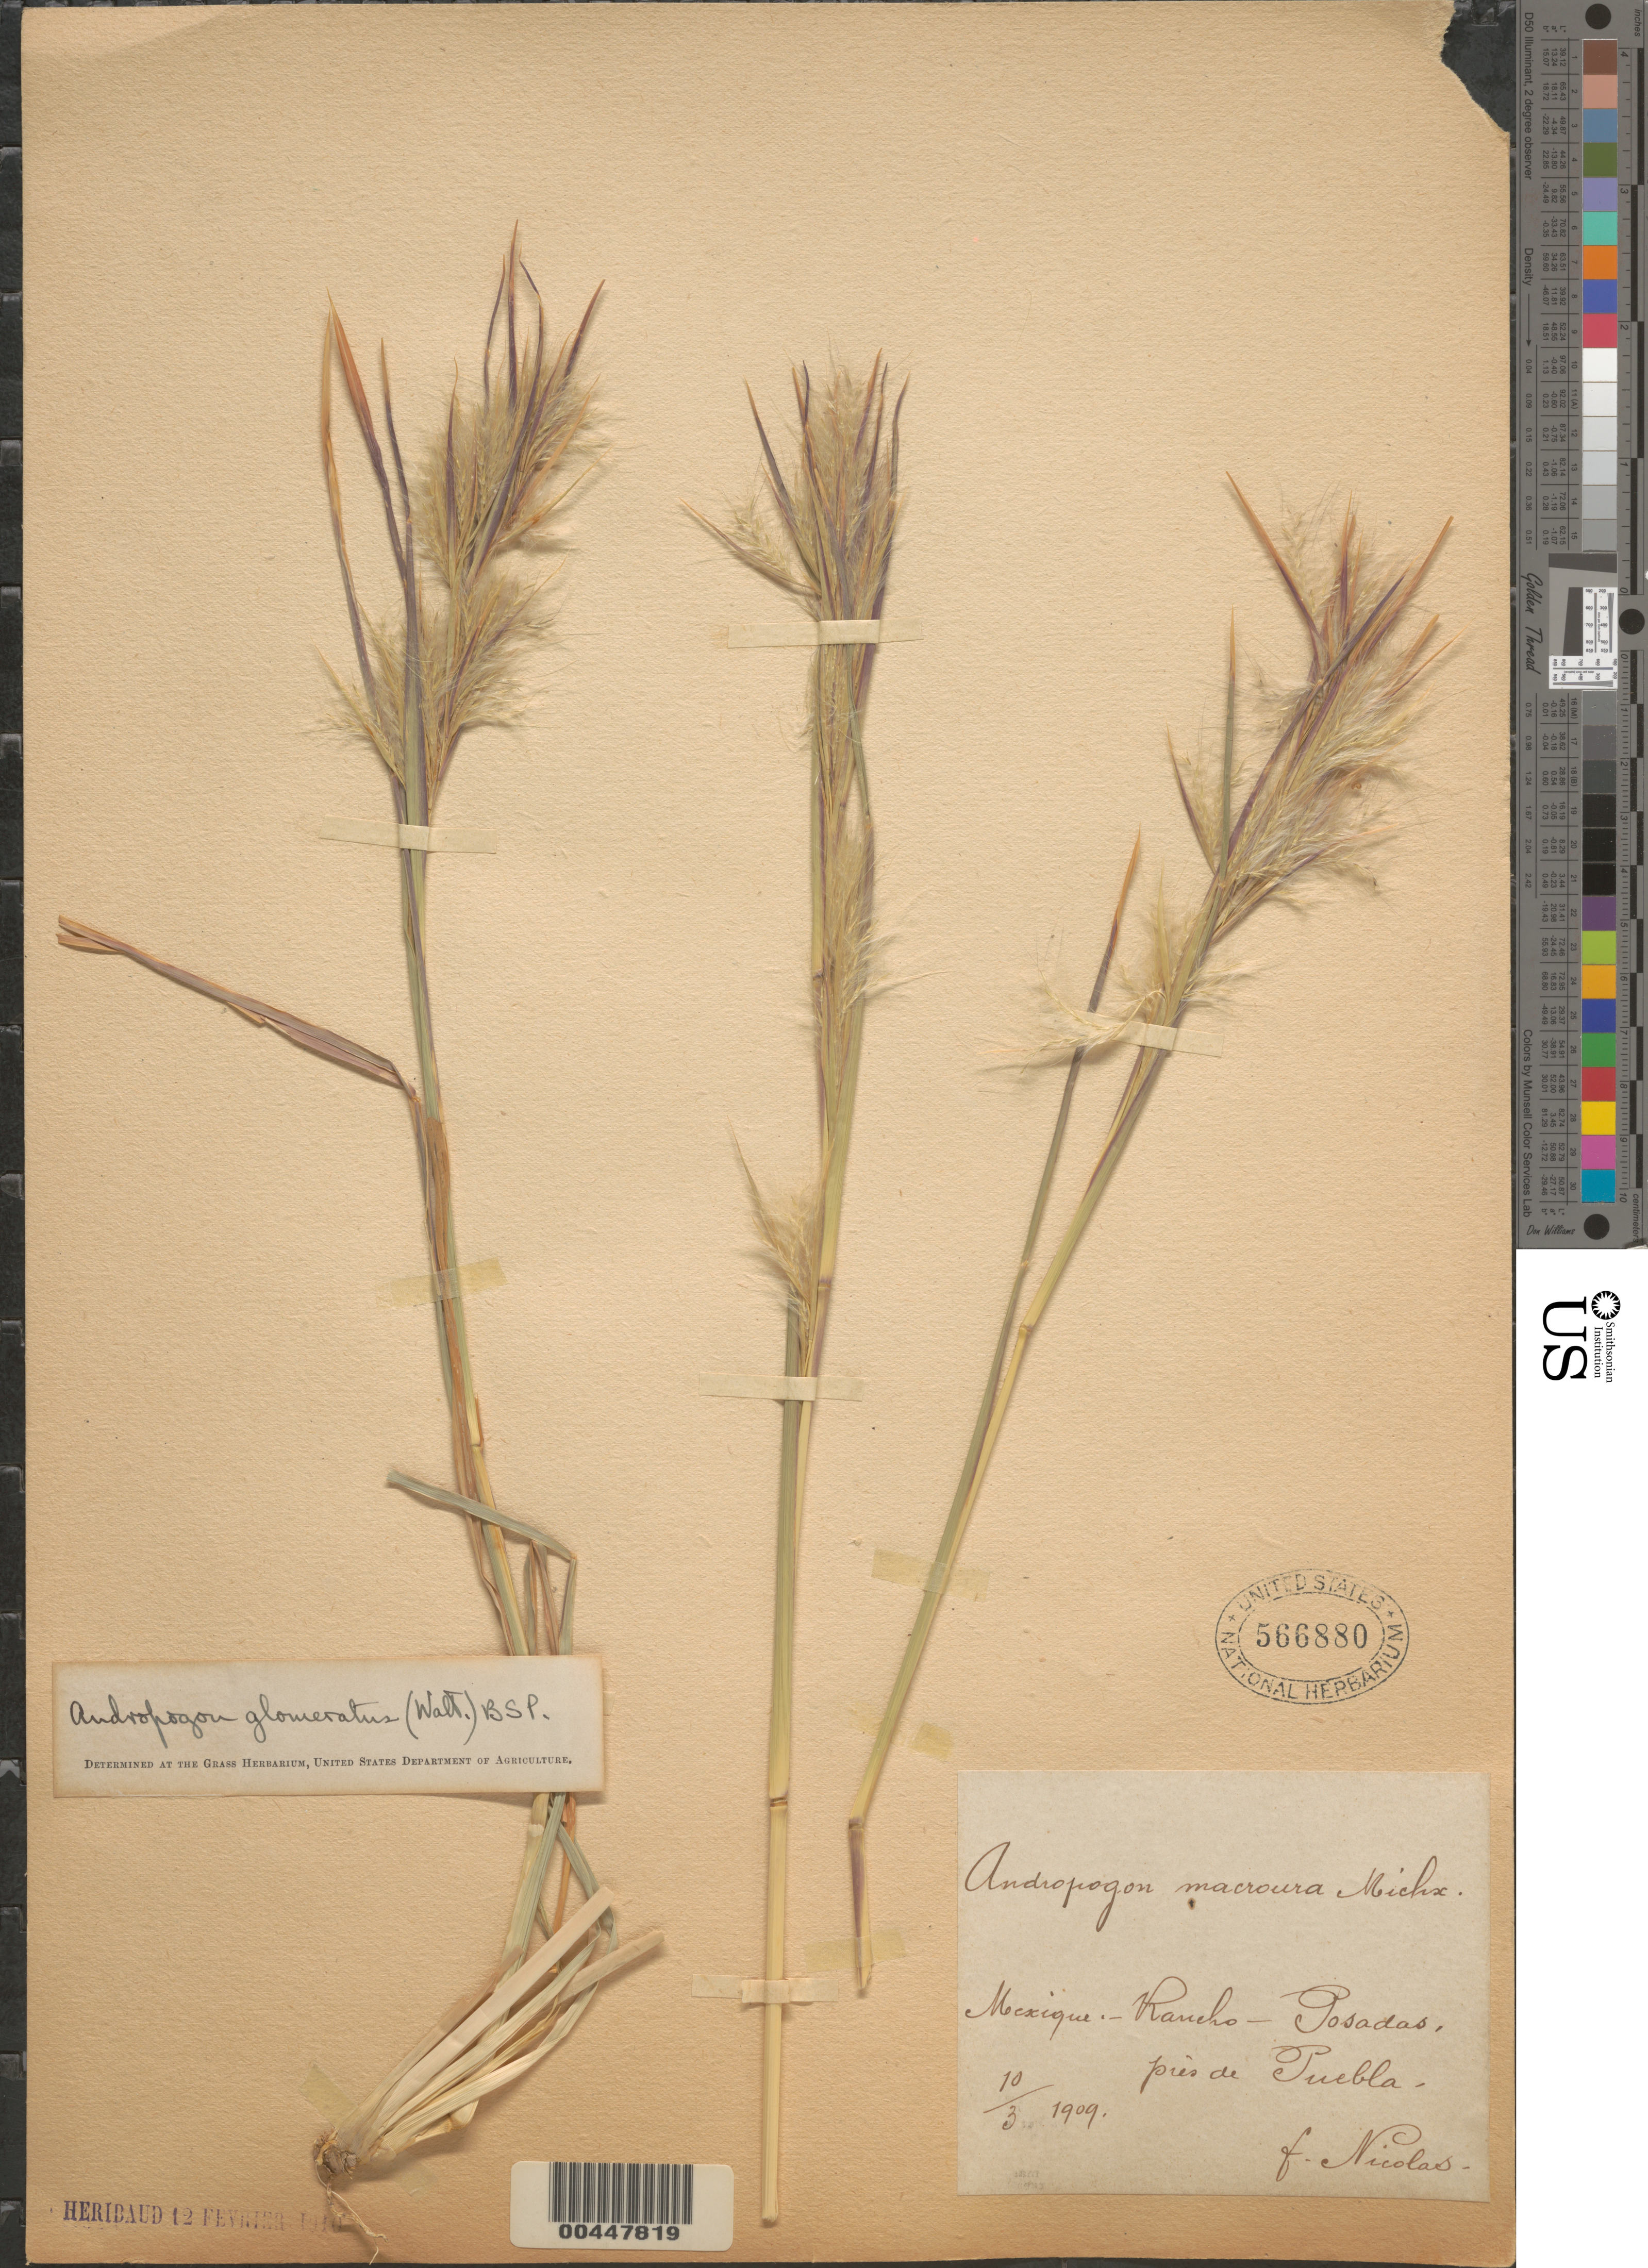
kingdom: Plantae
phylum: Tracheophyta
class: Liliopsida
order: Poales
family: Poaceae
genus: Andropogon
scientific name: Andropogon glomeratus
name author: (Walter) Britton, Stearns & Poggenb.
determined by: U.S.D.A. Grass Herbarium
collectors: F. Nicolas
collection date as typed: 10 Mar 1909 or 3 Oct 1909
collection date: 1909-03-10 or 1909-10-03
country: Mexico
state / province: Puebla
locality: Rancho-Posadas, près de Puebla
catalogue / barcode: US 566880